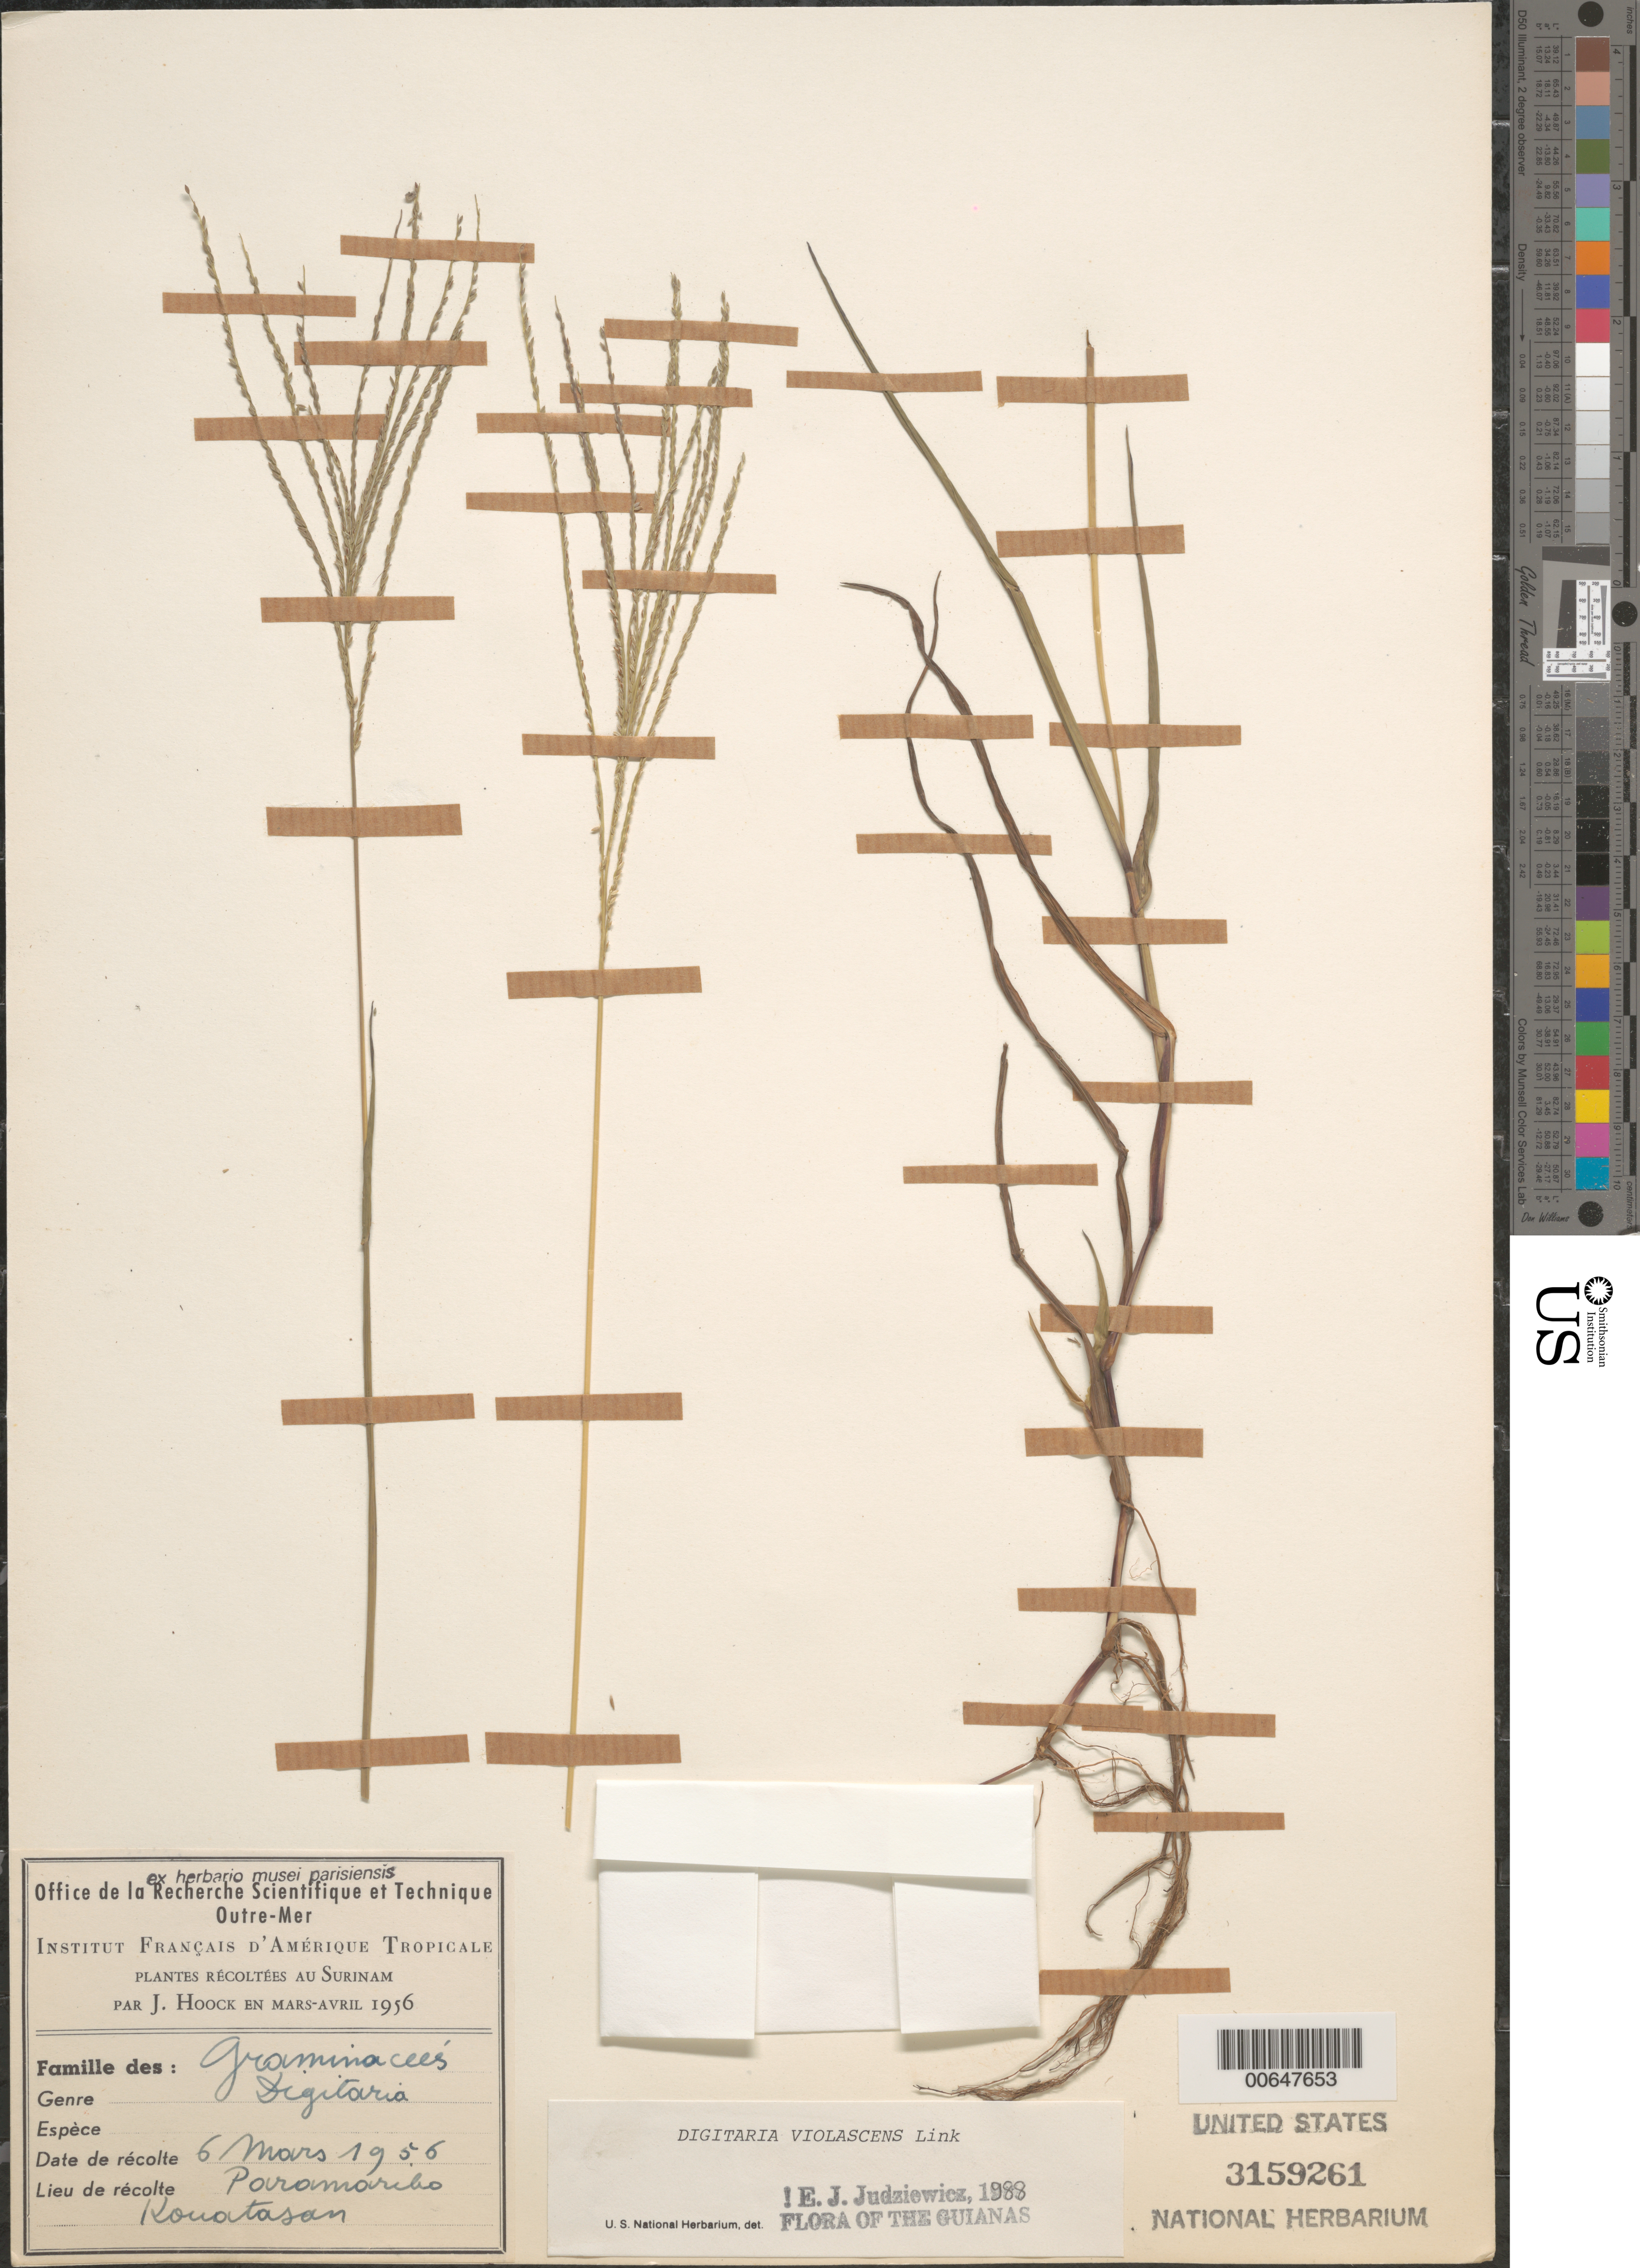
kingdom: Plantae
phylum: Tracheophyta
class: Liliopsida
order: Poales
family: Poaceae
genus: Digitaria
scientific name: Digitaria violascens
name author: Link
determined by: Judziewicz, E. J.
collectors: J. Hoock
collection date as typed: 6-Mar-56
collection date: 1956-03-06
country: Suriname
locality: Paramaribo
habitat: Kouatasan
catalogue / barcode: US 3159261